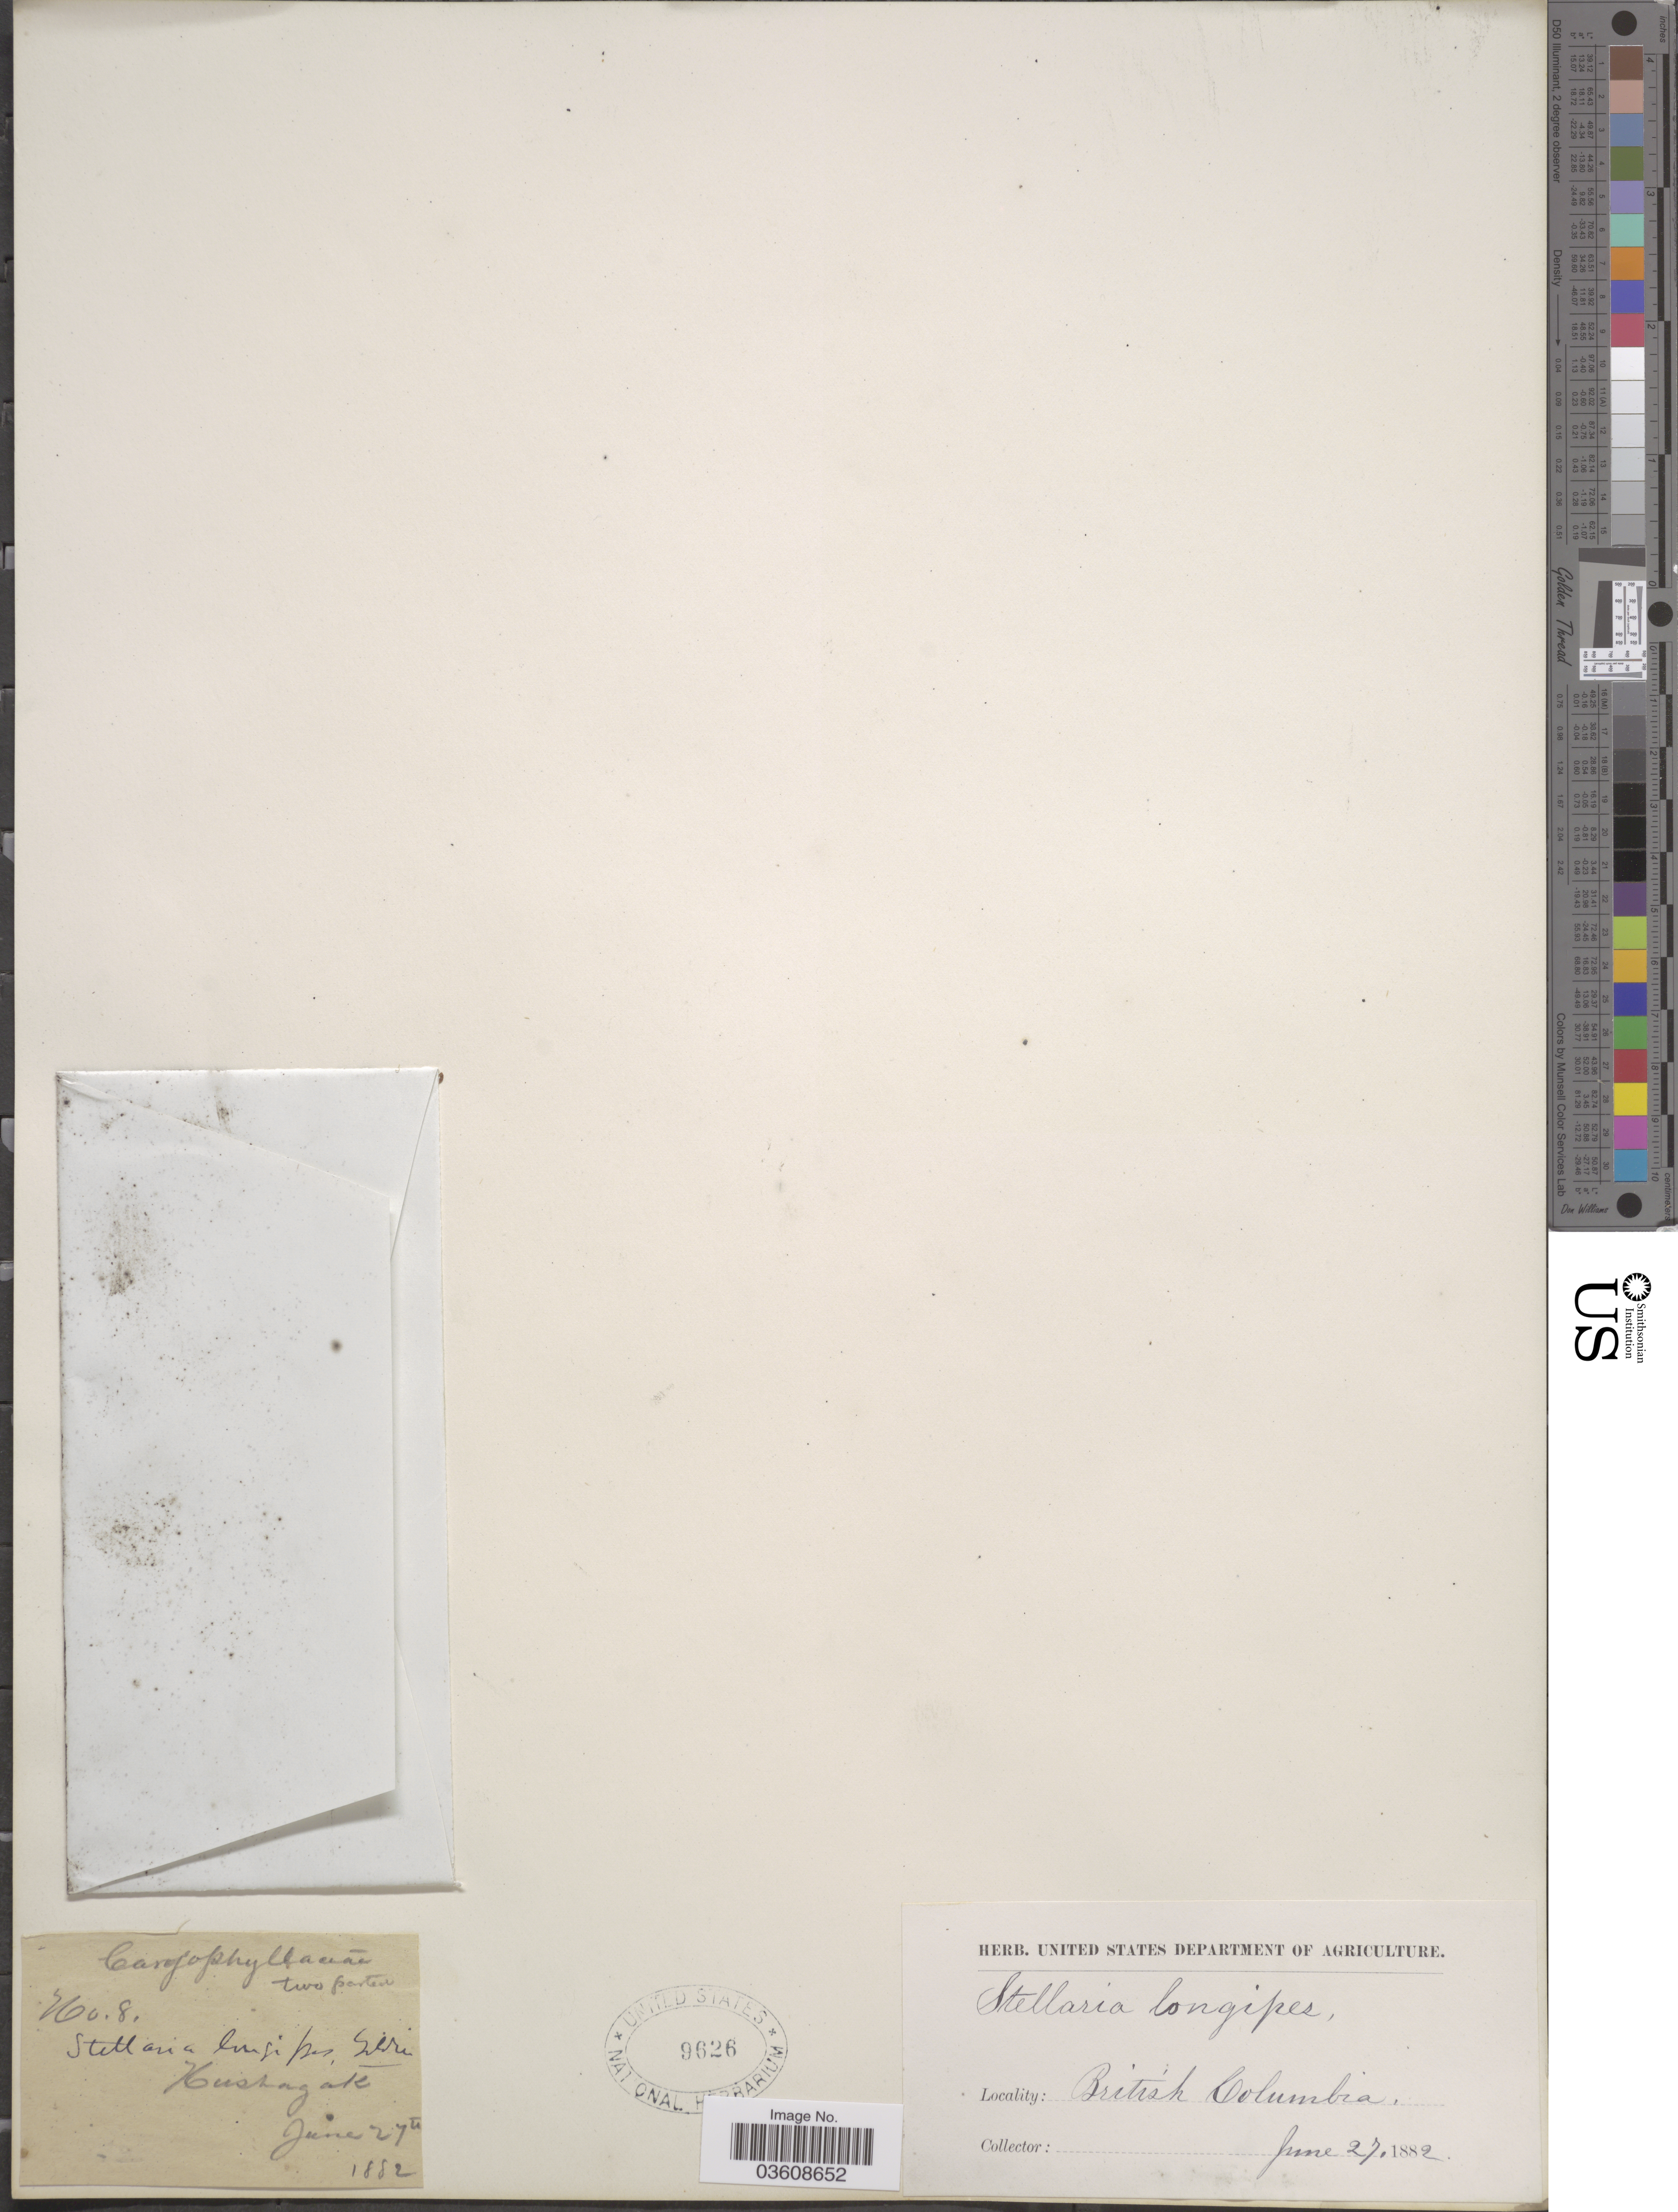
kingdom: Plantae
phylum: Tracheophyta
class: Magnoliopsida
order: Caryophyllales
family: Caryophyllaceae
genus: Stellaria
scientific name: Stellaria longipes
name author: Goldie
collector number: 8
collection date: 1882-06-27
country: Canada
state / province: British Columbia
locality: Nushagak.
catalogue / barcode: US 9626